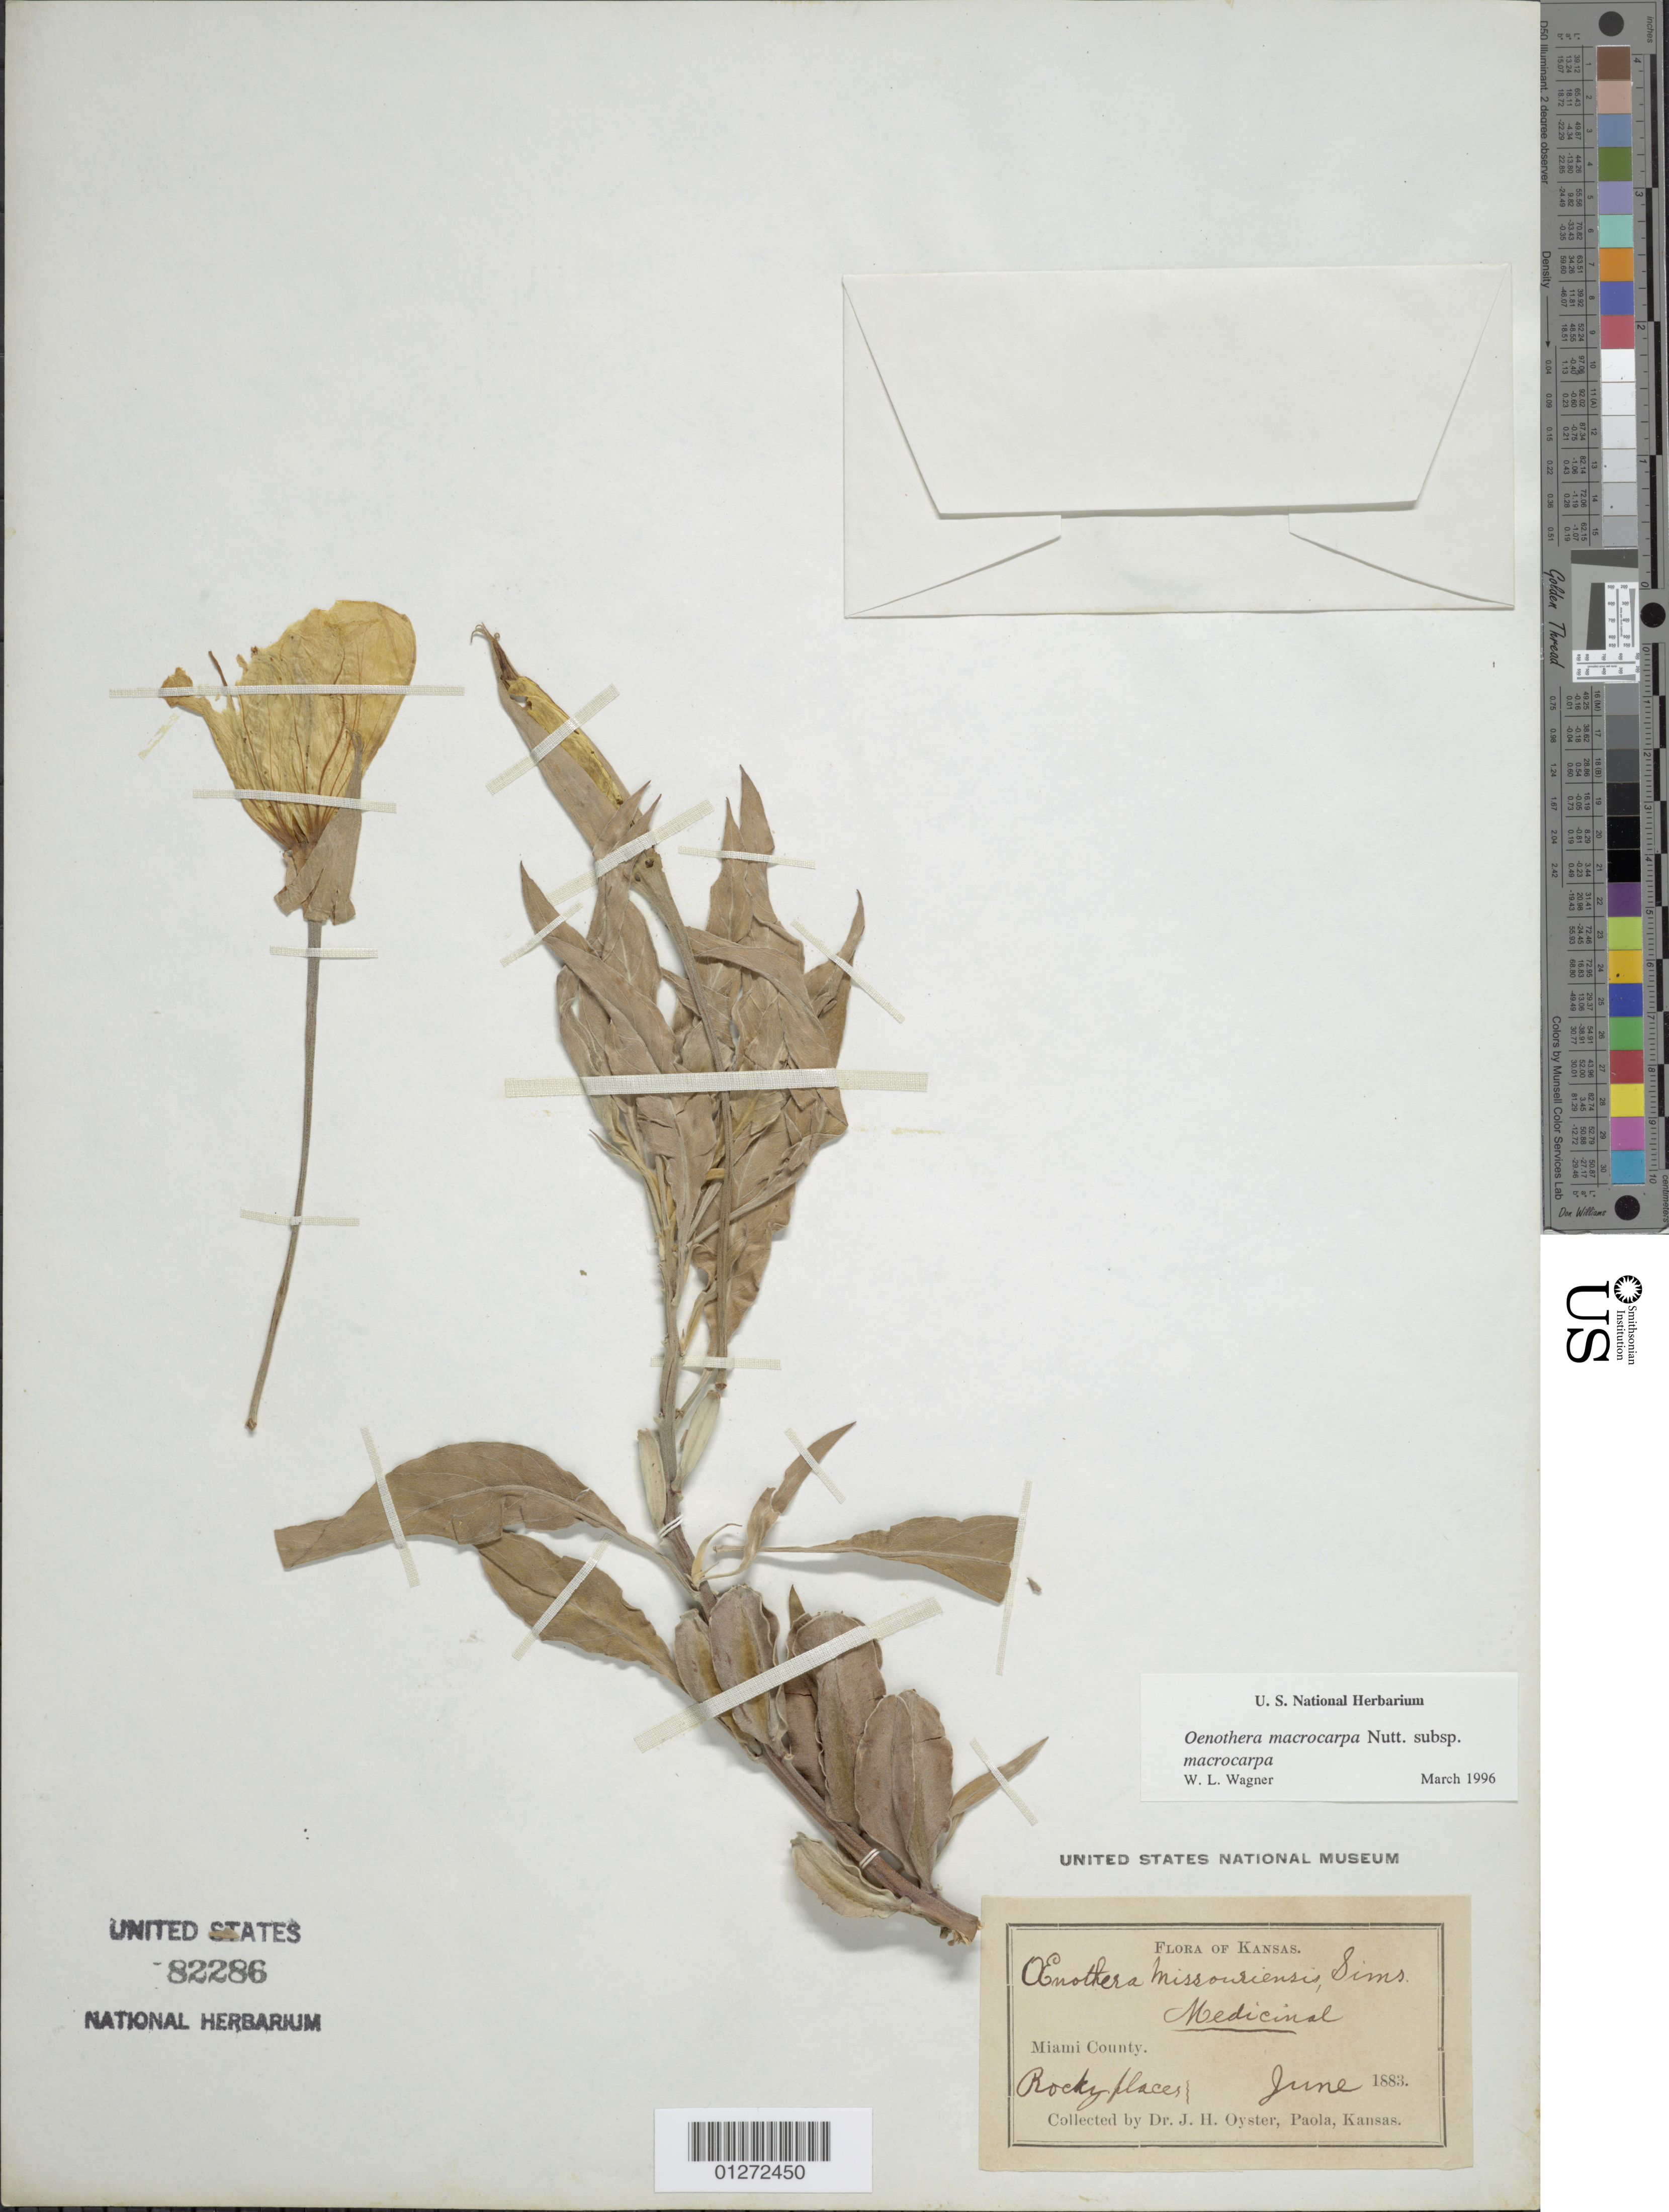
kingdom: Plantae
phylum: Tracheophyta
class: Magnoliopsida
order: Myrtales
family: Onagraceae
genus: Oenothera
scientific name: Oenothera macrocarpa subsp. macrocarpa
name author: Nutt.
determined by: Wagner, W. L., (BOT), Smithsonian Institution - National Museum of Natural History (UNITED STATES)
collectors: J. H. Oyster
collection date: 1883-06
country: United States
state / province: Kansas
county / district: Miami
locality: Paola.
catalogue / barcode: US 82286